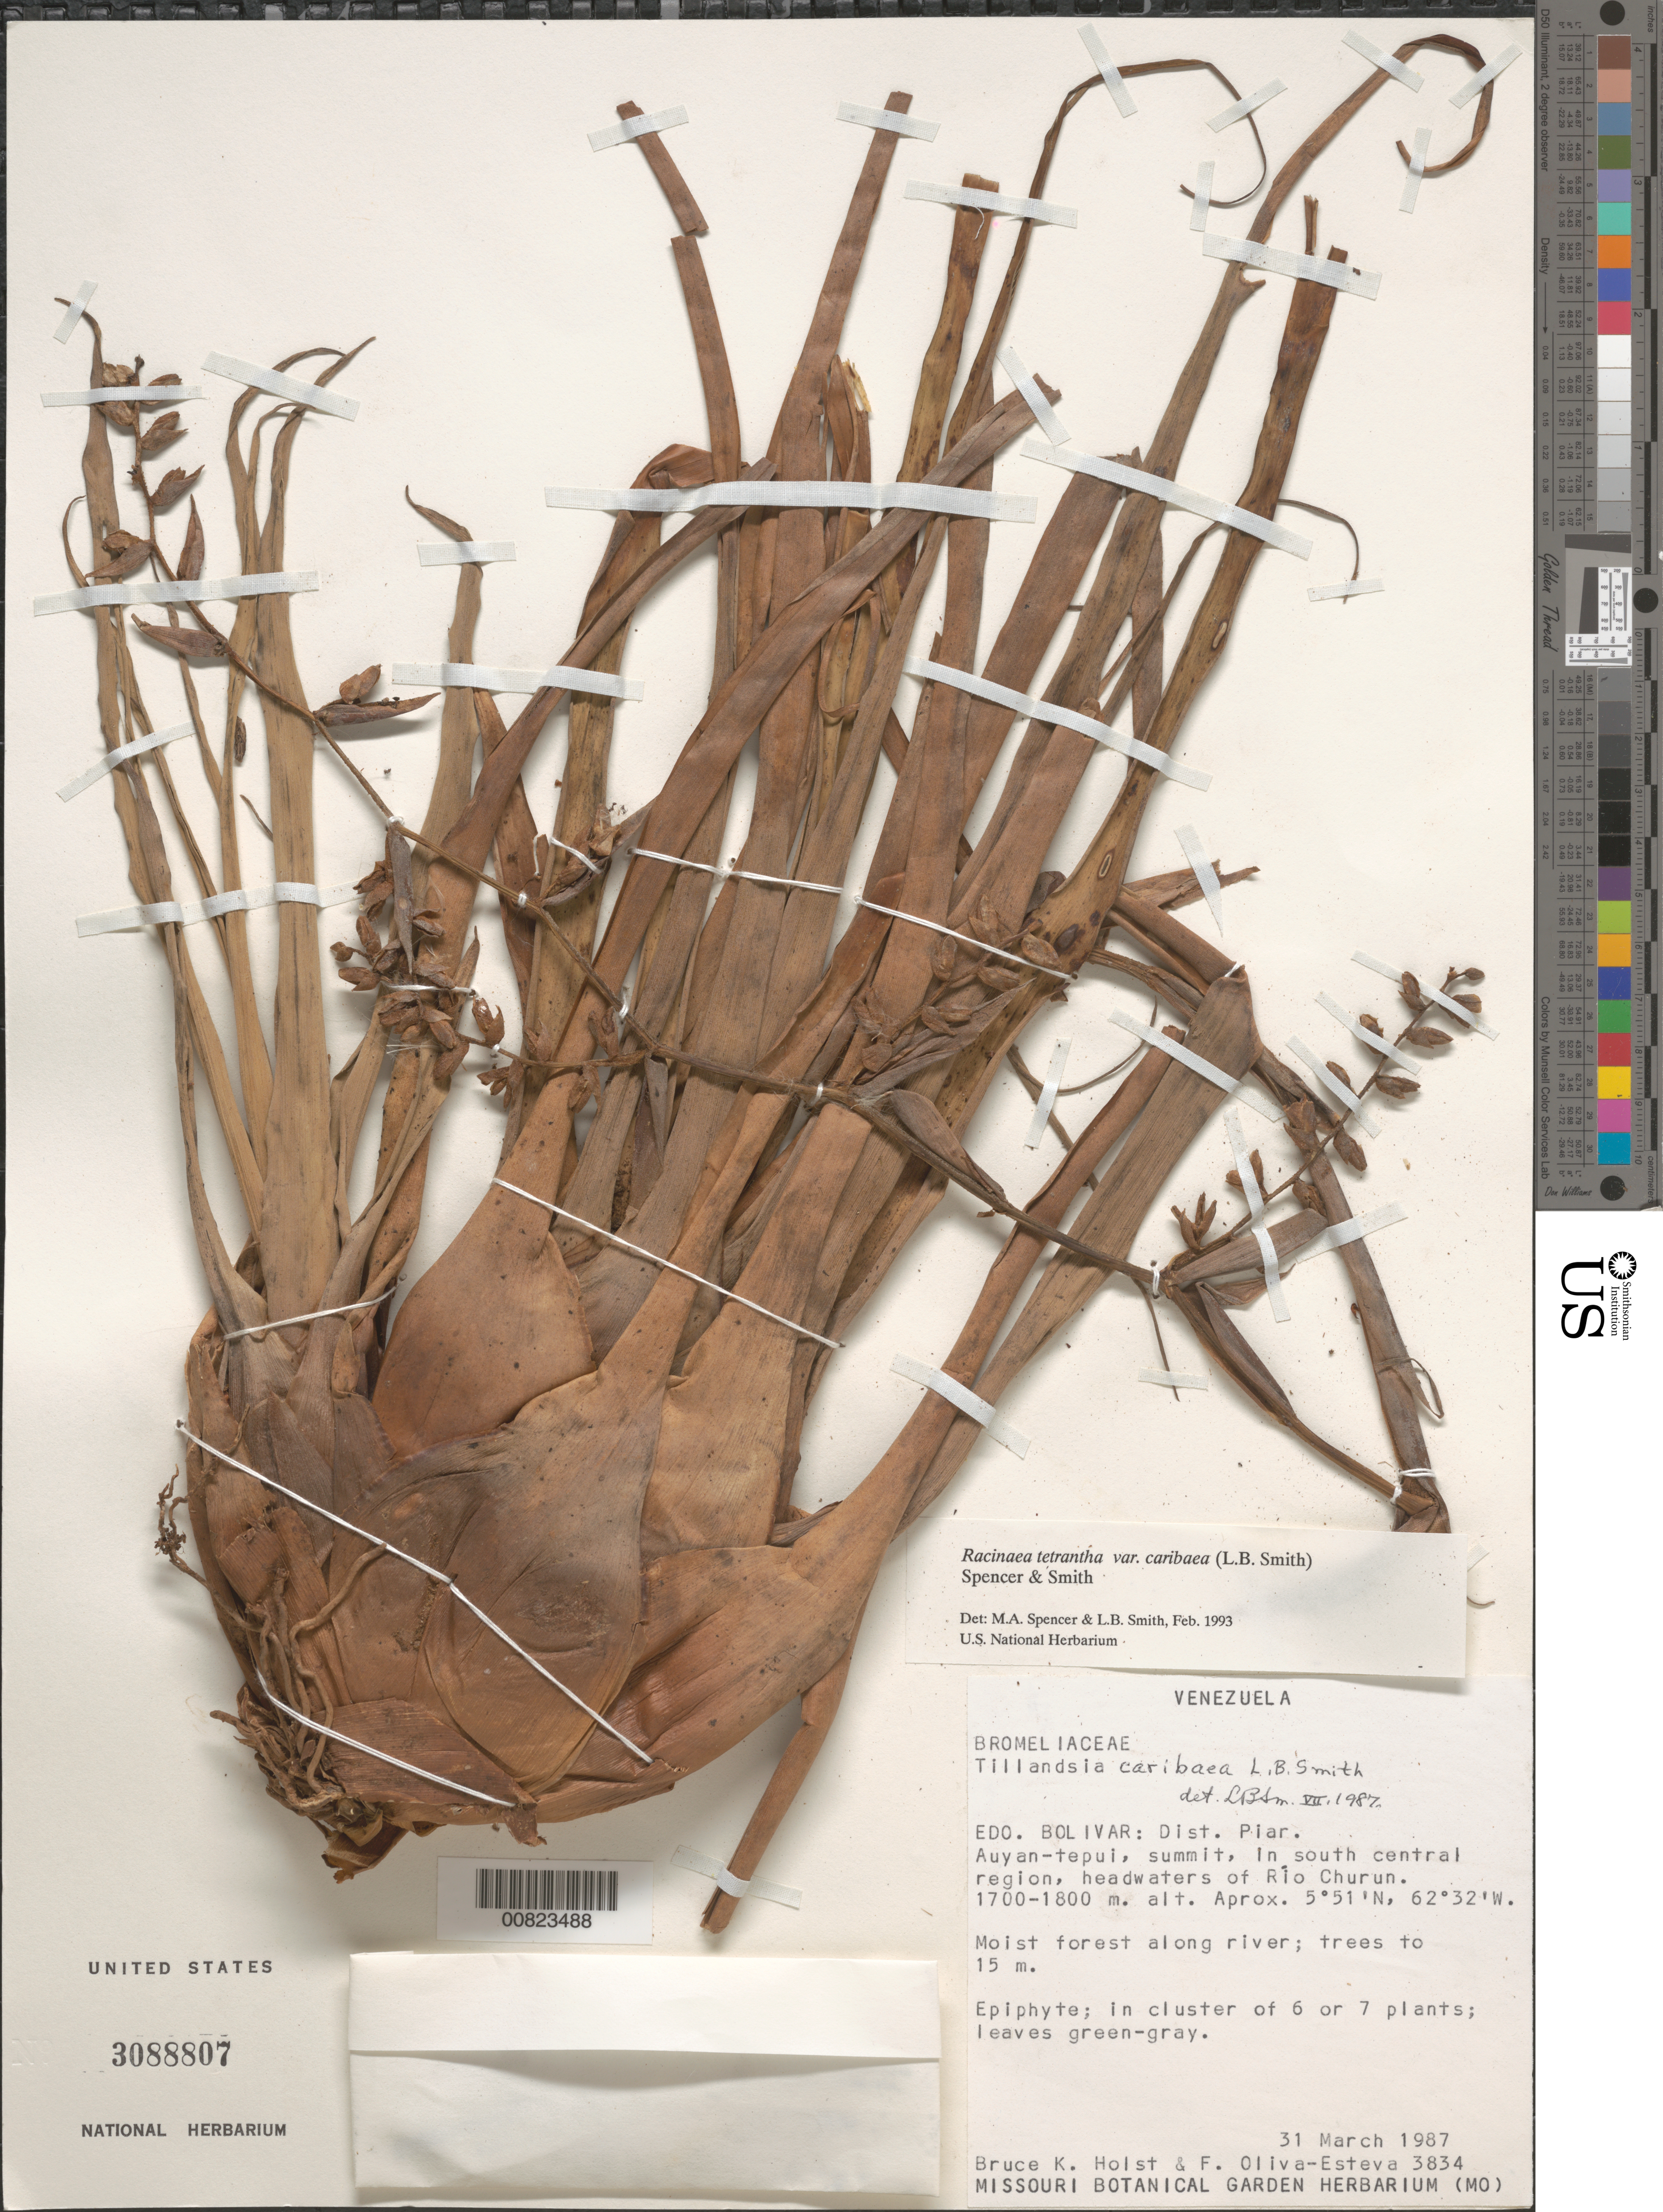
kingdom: Plantae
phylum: Tracheophyta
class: Liliopsida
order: Poales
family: Bromeliaceae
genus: Racinaea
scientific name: Racinaea tetrantha var. caribaea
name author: (L.B. Sm.) M.A. Spencer & L.B. Sm.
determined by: Spencer, M. A.; Smith, L. B.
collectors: B. Holst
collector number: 3834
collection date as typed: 31-Mar-87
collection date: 1987-03-31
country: Venezuela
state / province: Bolívar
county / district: Piar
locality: Auyan-tepuí, summit, south-central region, headwaters of Río Churún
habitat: Moist forest along river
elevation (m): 1700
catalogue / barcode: US 3088807